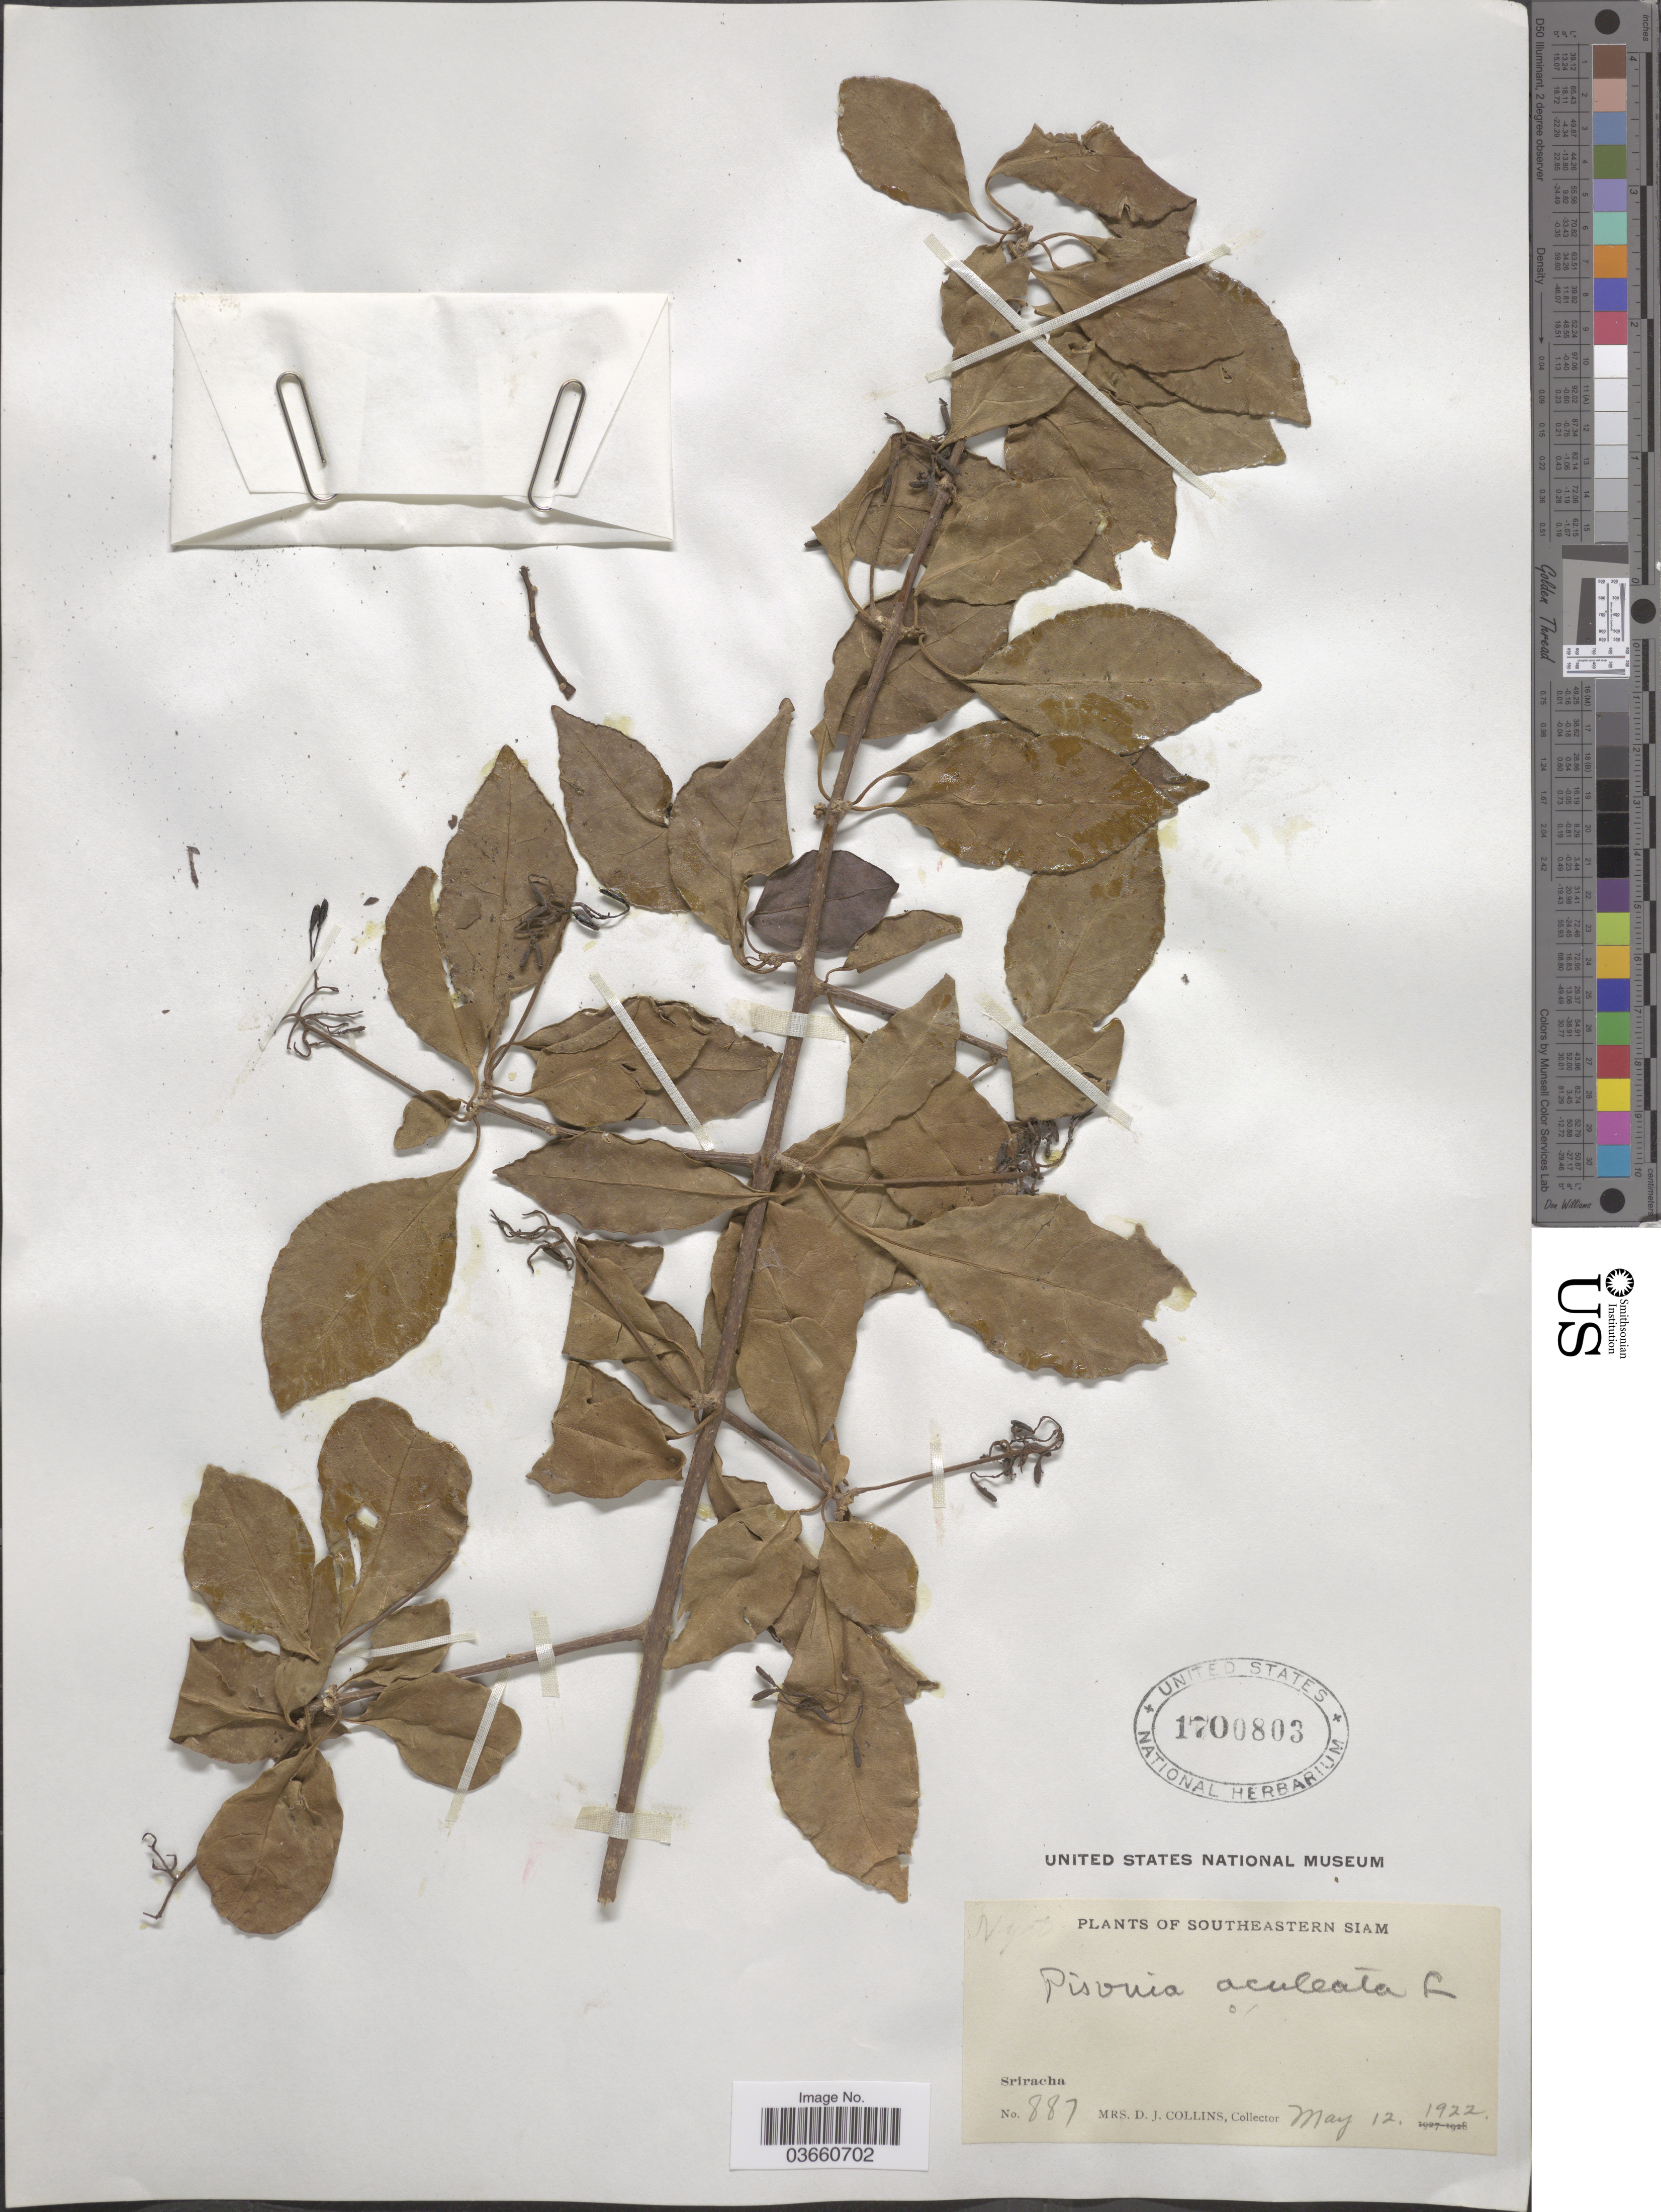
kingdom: Plantae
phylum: Tracheophyta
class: Magnoliopsida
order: Caryophyllales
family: Nyctaginaceae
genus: Pisonia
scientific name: Pisonia aculeata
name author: L.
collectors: Mrs. D. J. Collins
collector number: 887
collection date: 1922-05-12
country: Thailand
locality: Southeastern Siam. Sriracha.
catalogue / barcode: US 1700803